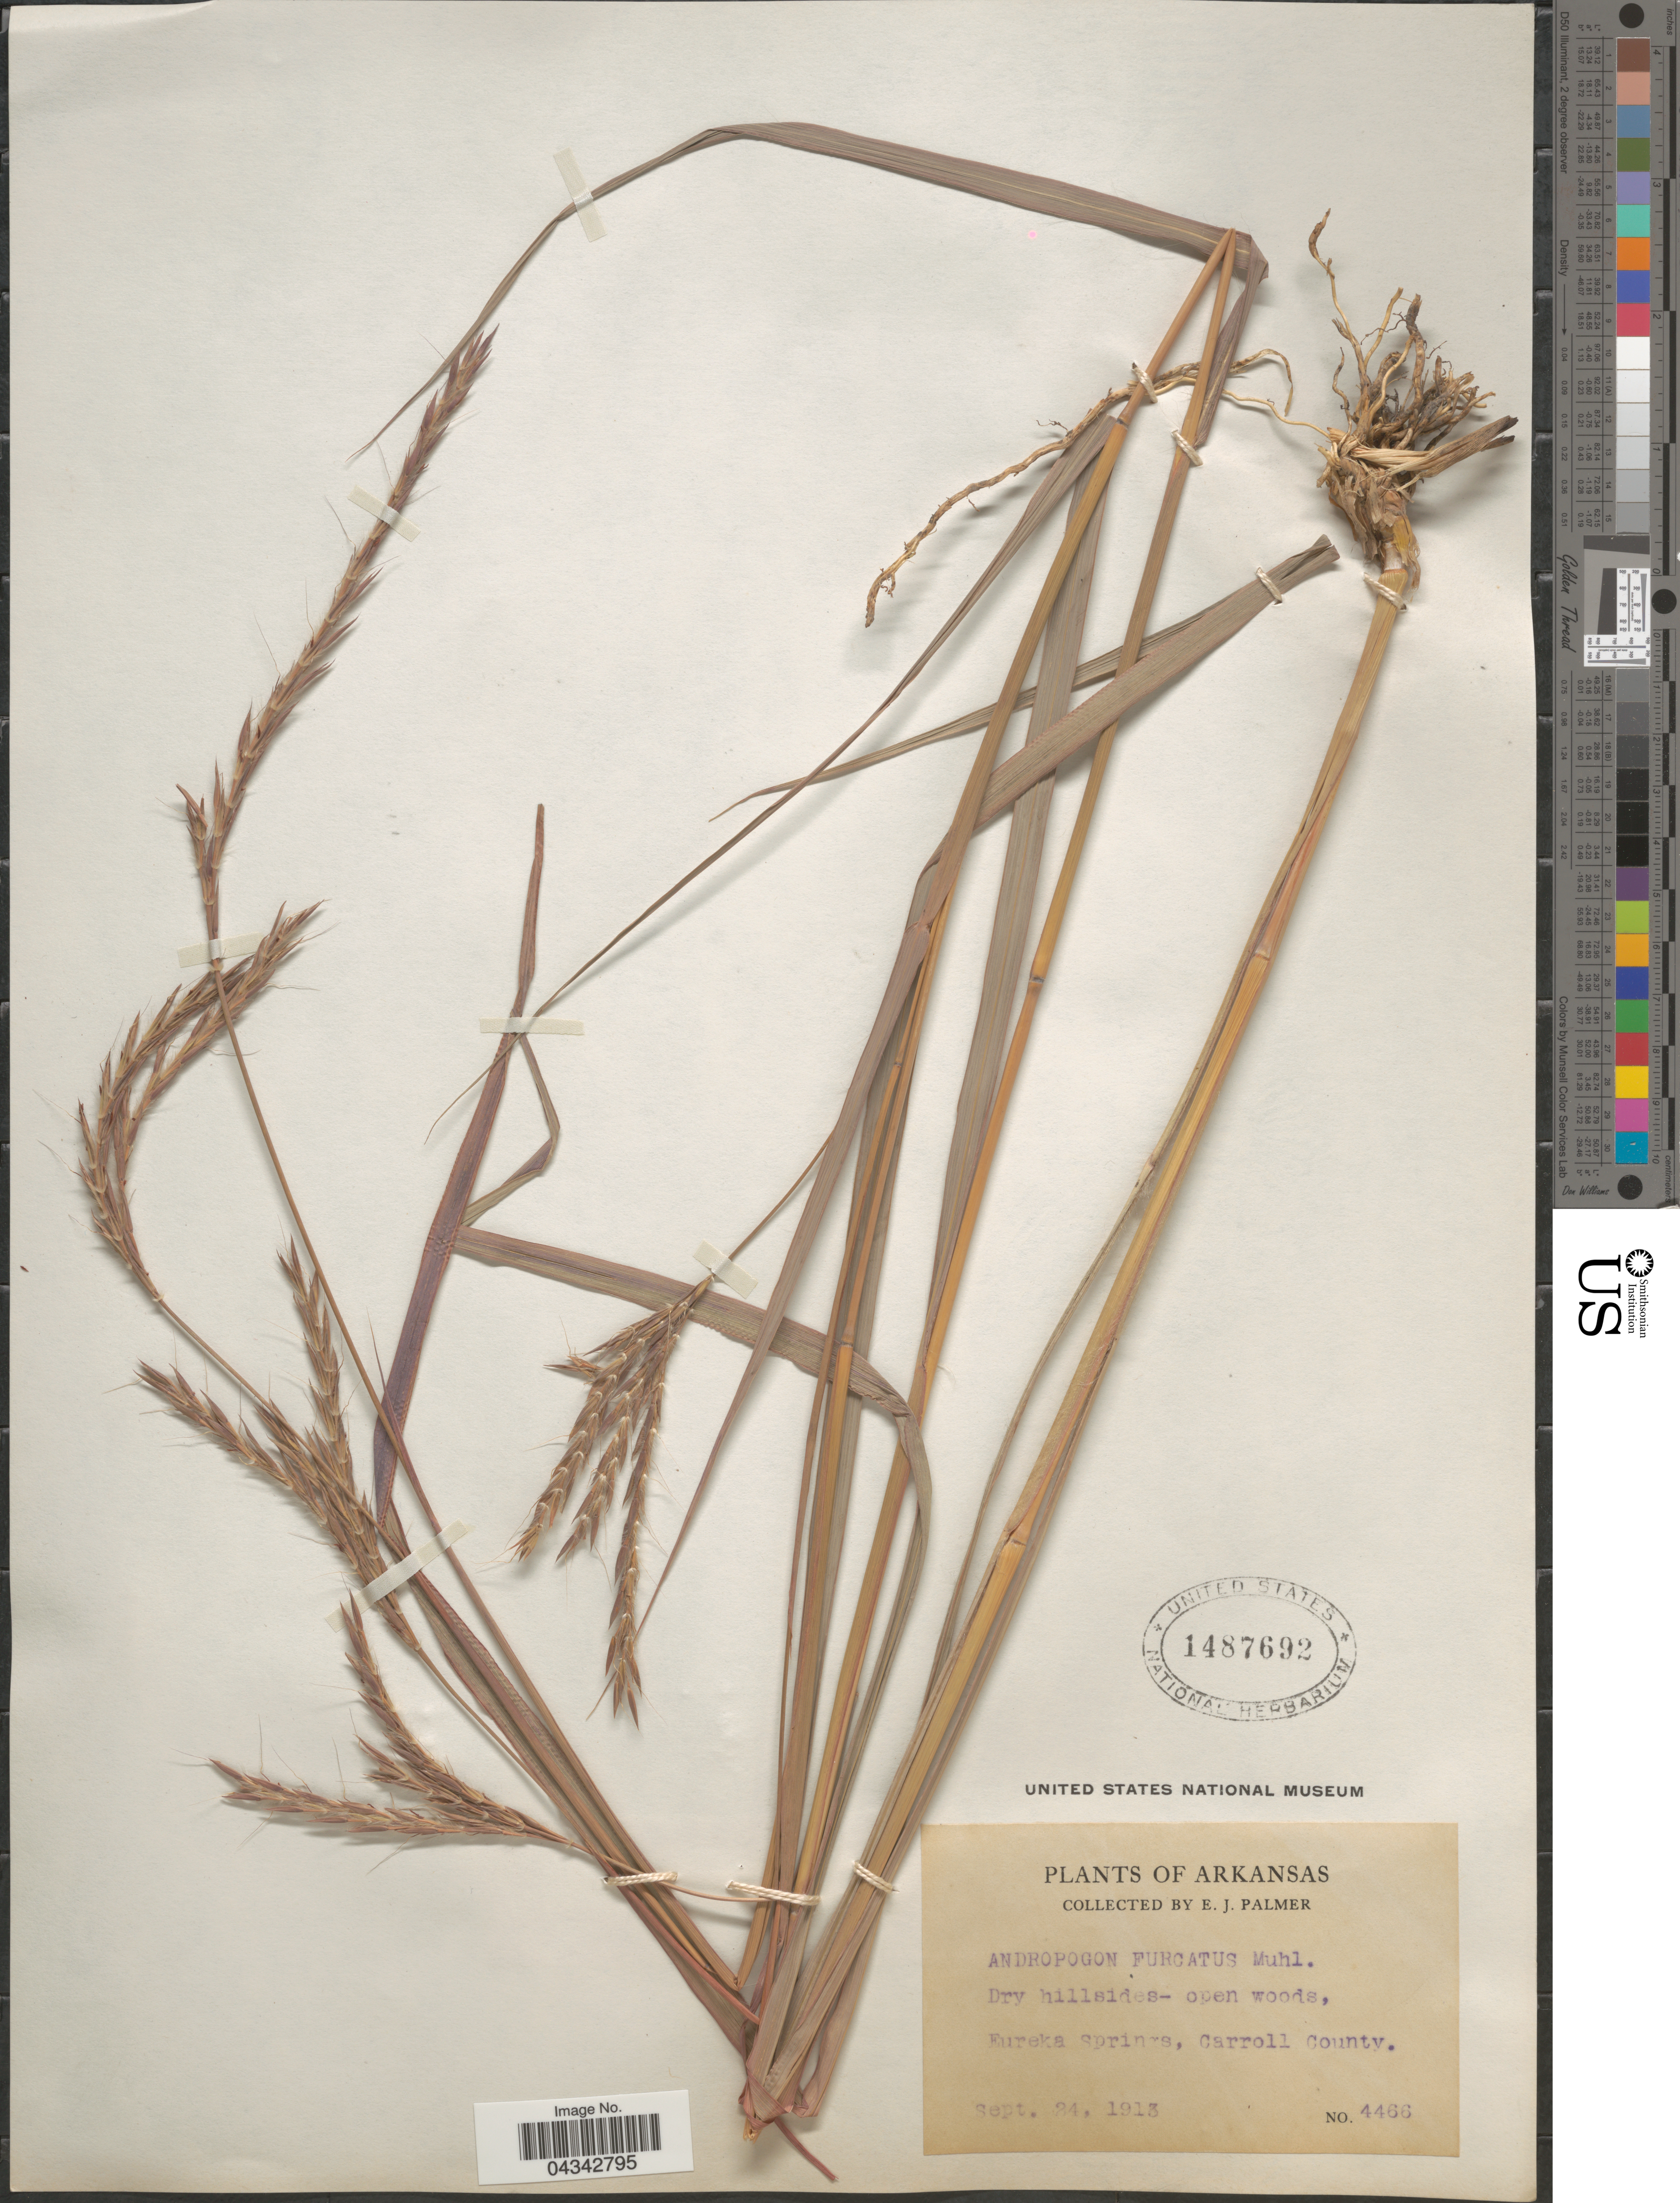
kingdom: Plantae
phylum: Tracheophyta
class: Liliopsida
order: Poales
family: Poaceae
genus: Andropogon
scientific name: Andropogon gerardii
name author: Vitman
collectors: E. J. Palmer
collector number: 4466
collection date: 1913-09-24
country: United States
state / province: Arkansas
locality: Eureka Springs, Carroll County.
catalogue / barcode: US 1487692